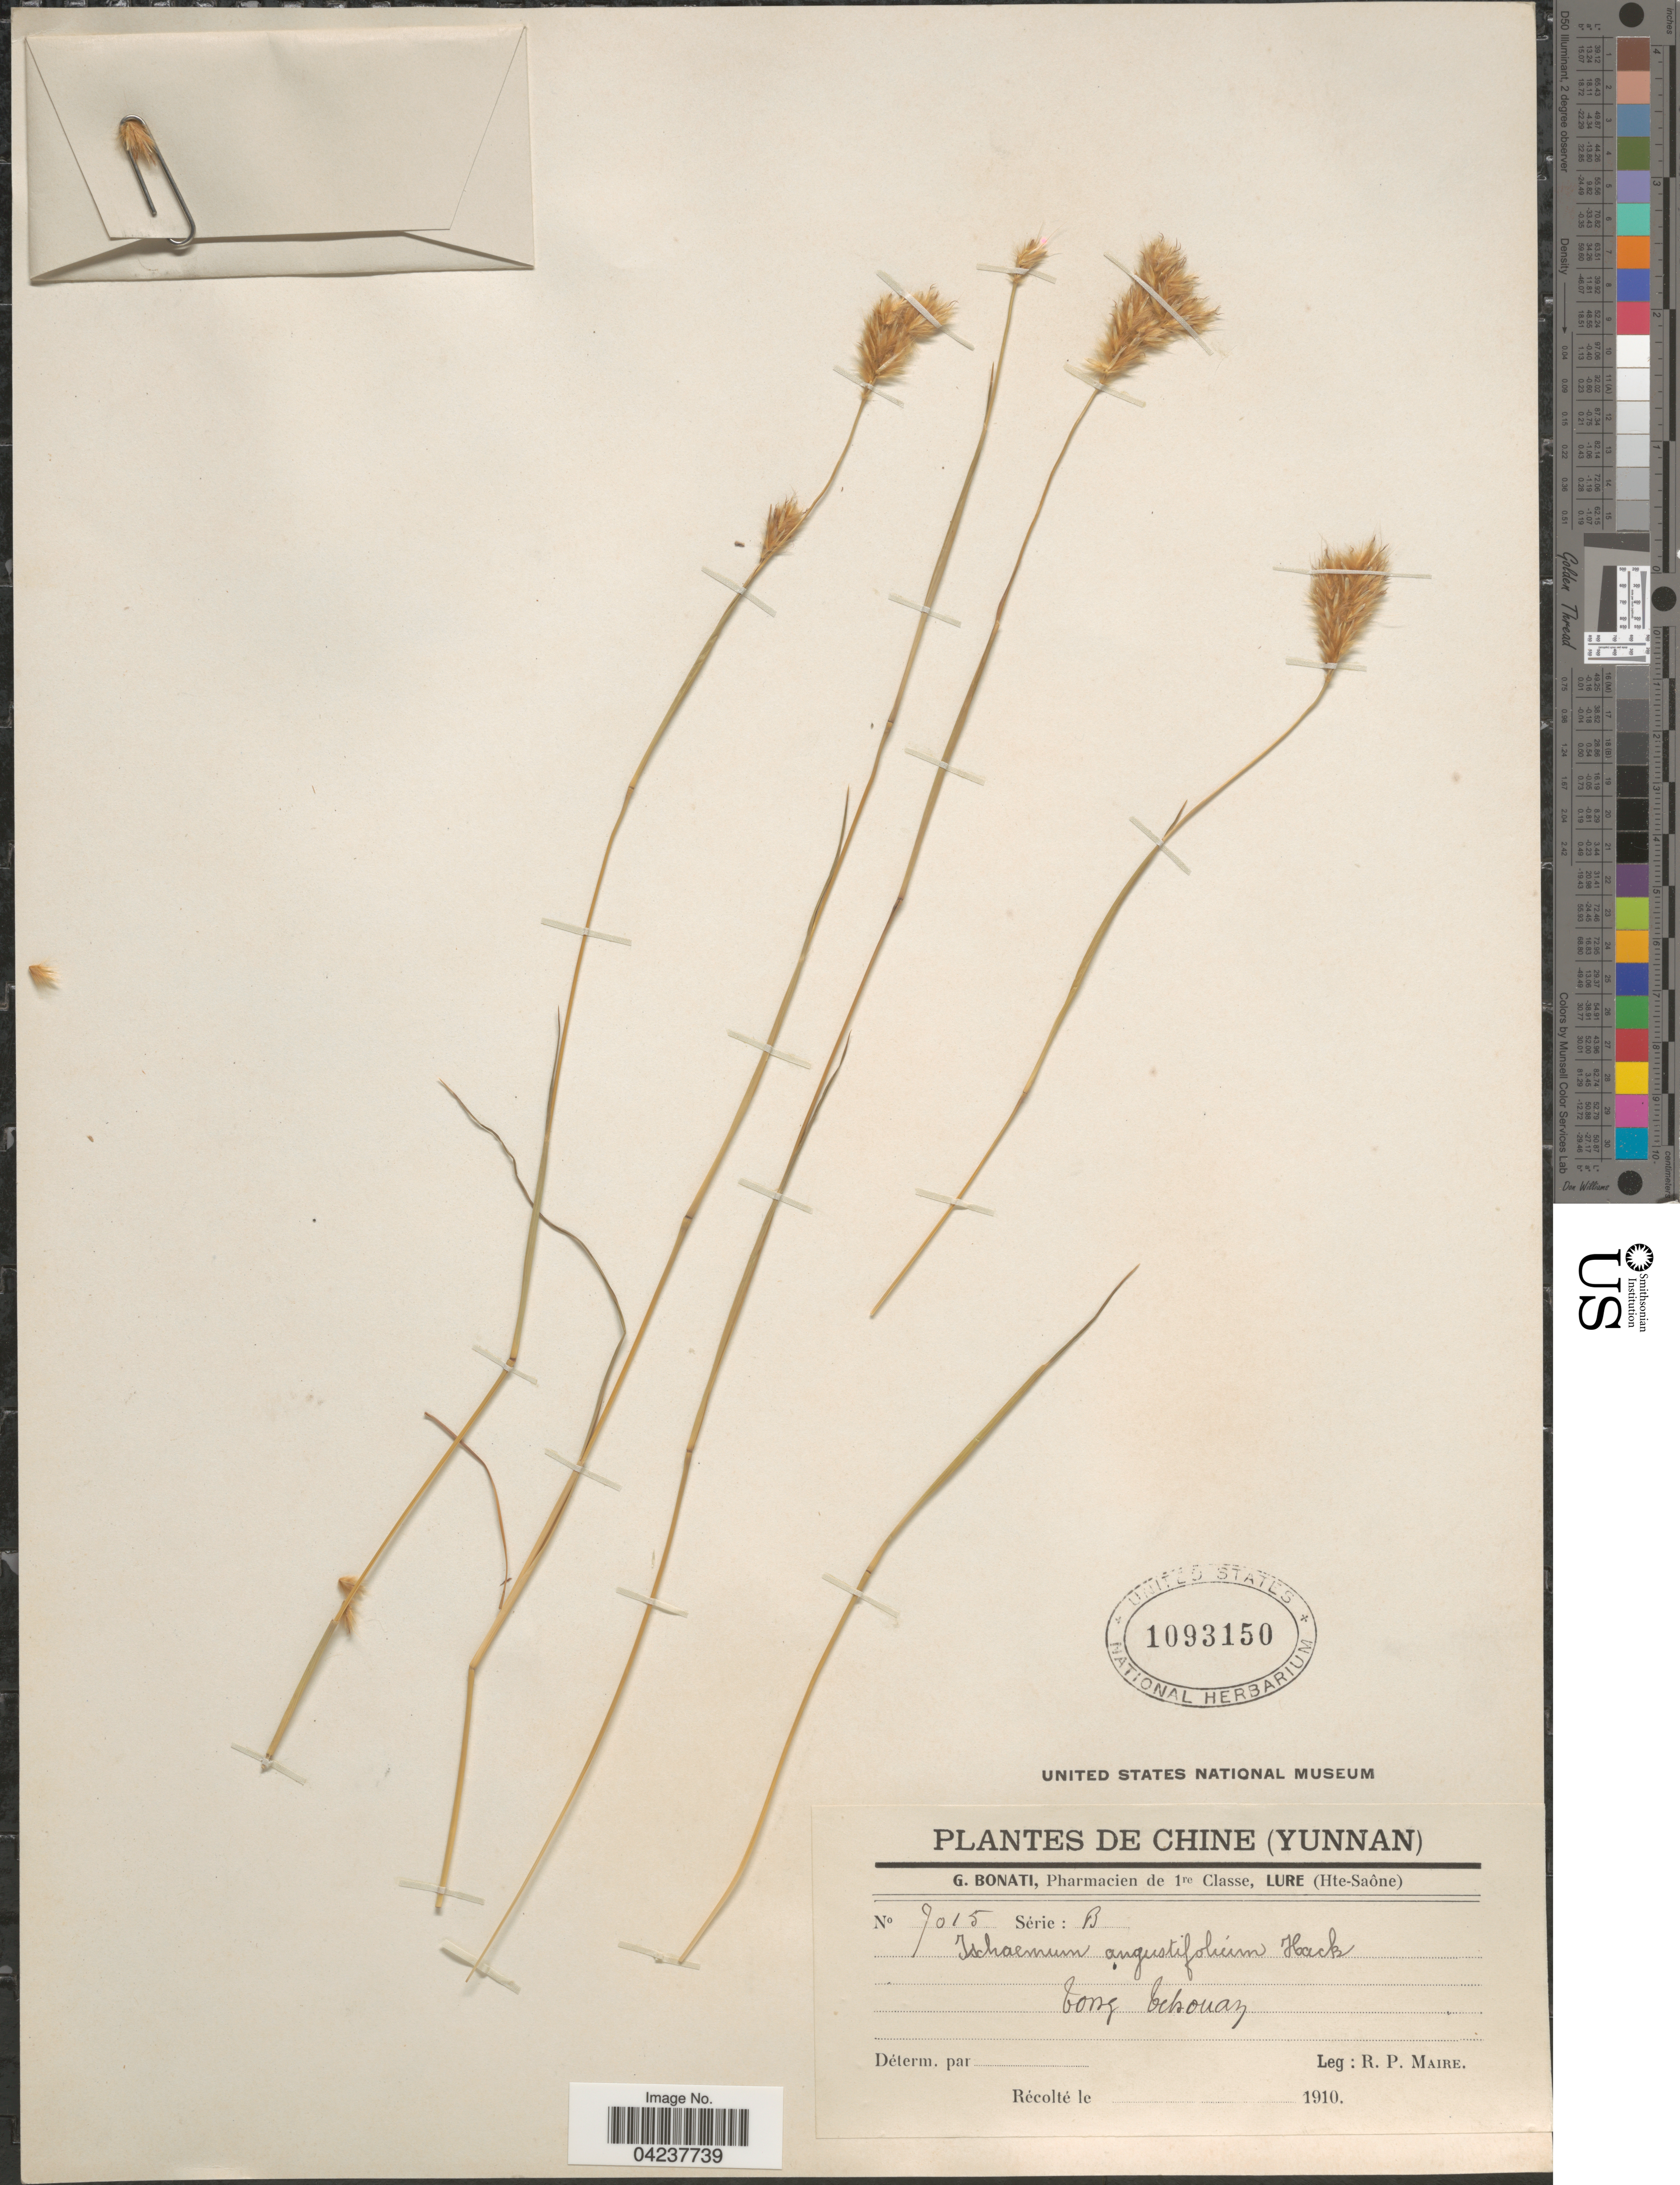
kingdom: Plantae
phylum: Tracheophyta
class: Liliopsida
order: Poales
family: Poaceae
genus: Eulaliopsis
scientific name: Eulaliopsis binata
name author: (Retz.) C. E. Hubb.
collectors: R.-P. Maire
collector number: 7015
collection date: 1910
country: China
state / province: Yunnan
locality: Tong Tchouan.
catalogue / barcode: US 1093150